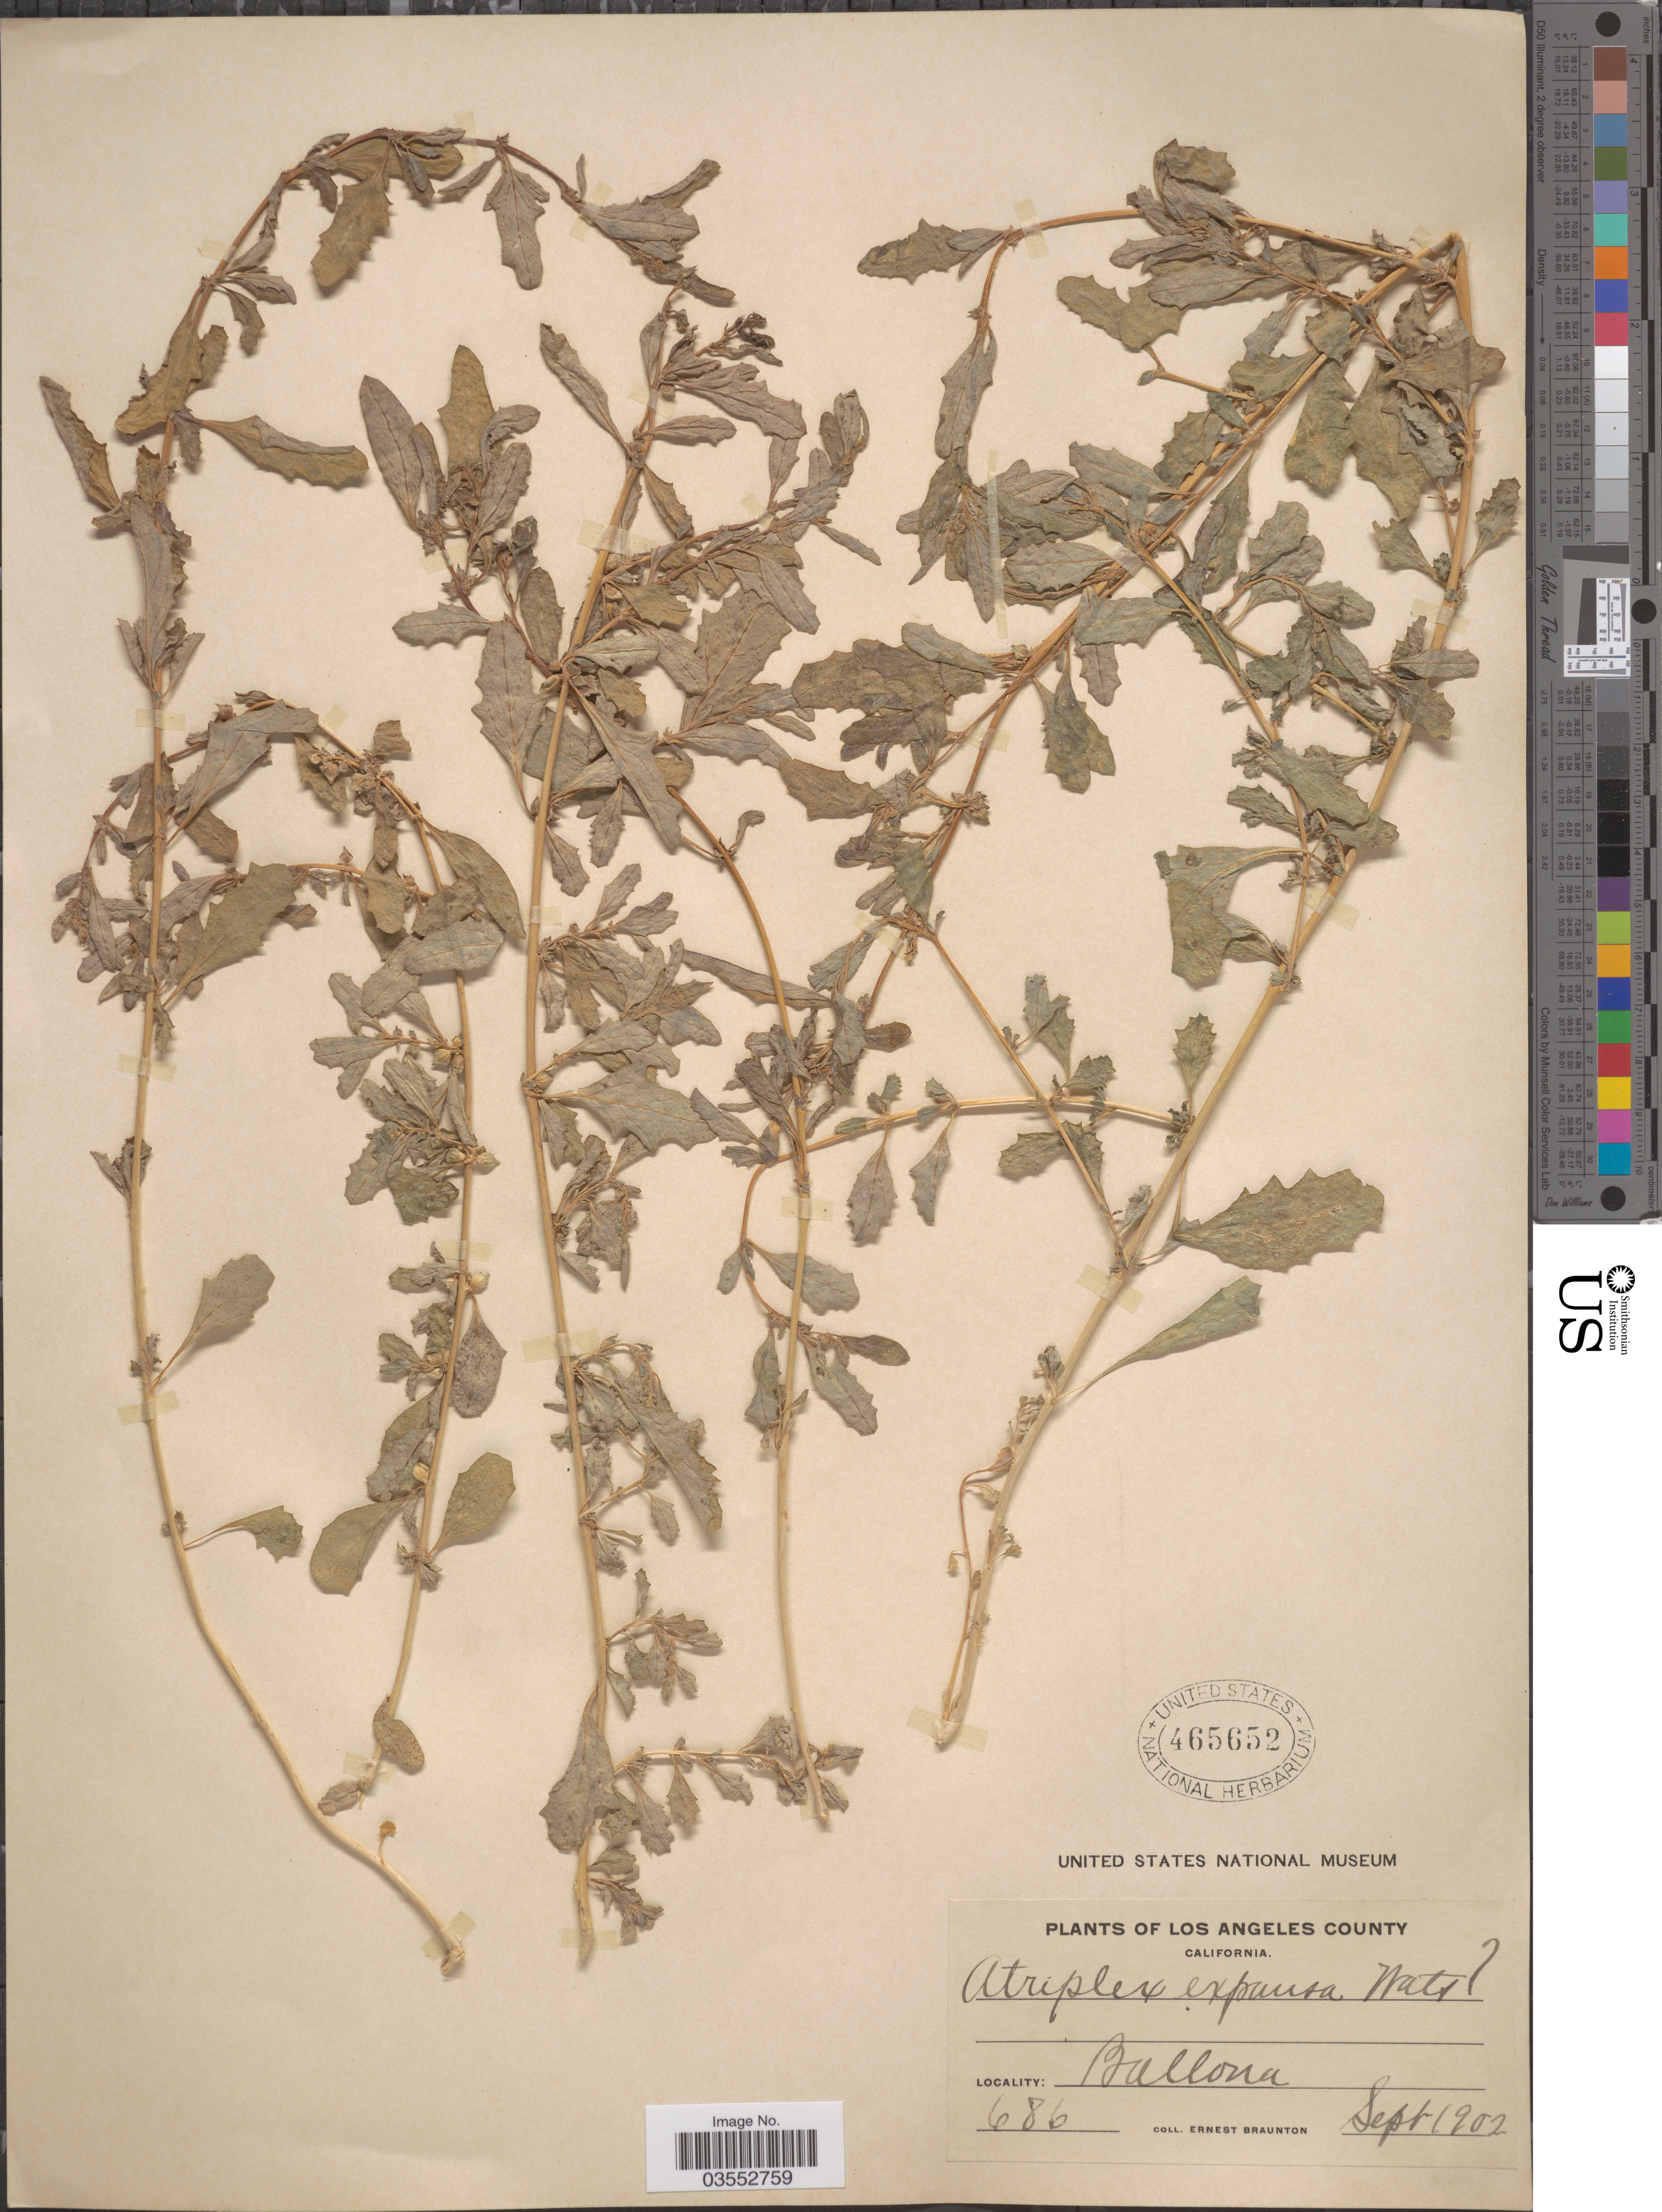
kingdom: Plantae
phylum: Tracheophyta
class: Magnoliopsida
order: Caryophyllales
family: Amaranthaceae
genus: Atriplex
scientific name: Atriplex semibaccata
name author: R. Br.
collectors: E. Braunton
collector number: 686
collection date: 1902-09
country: United States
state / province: California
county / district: Los Angeles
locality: Los Angeles County. Ballona.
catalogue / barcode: US 465652